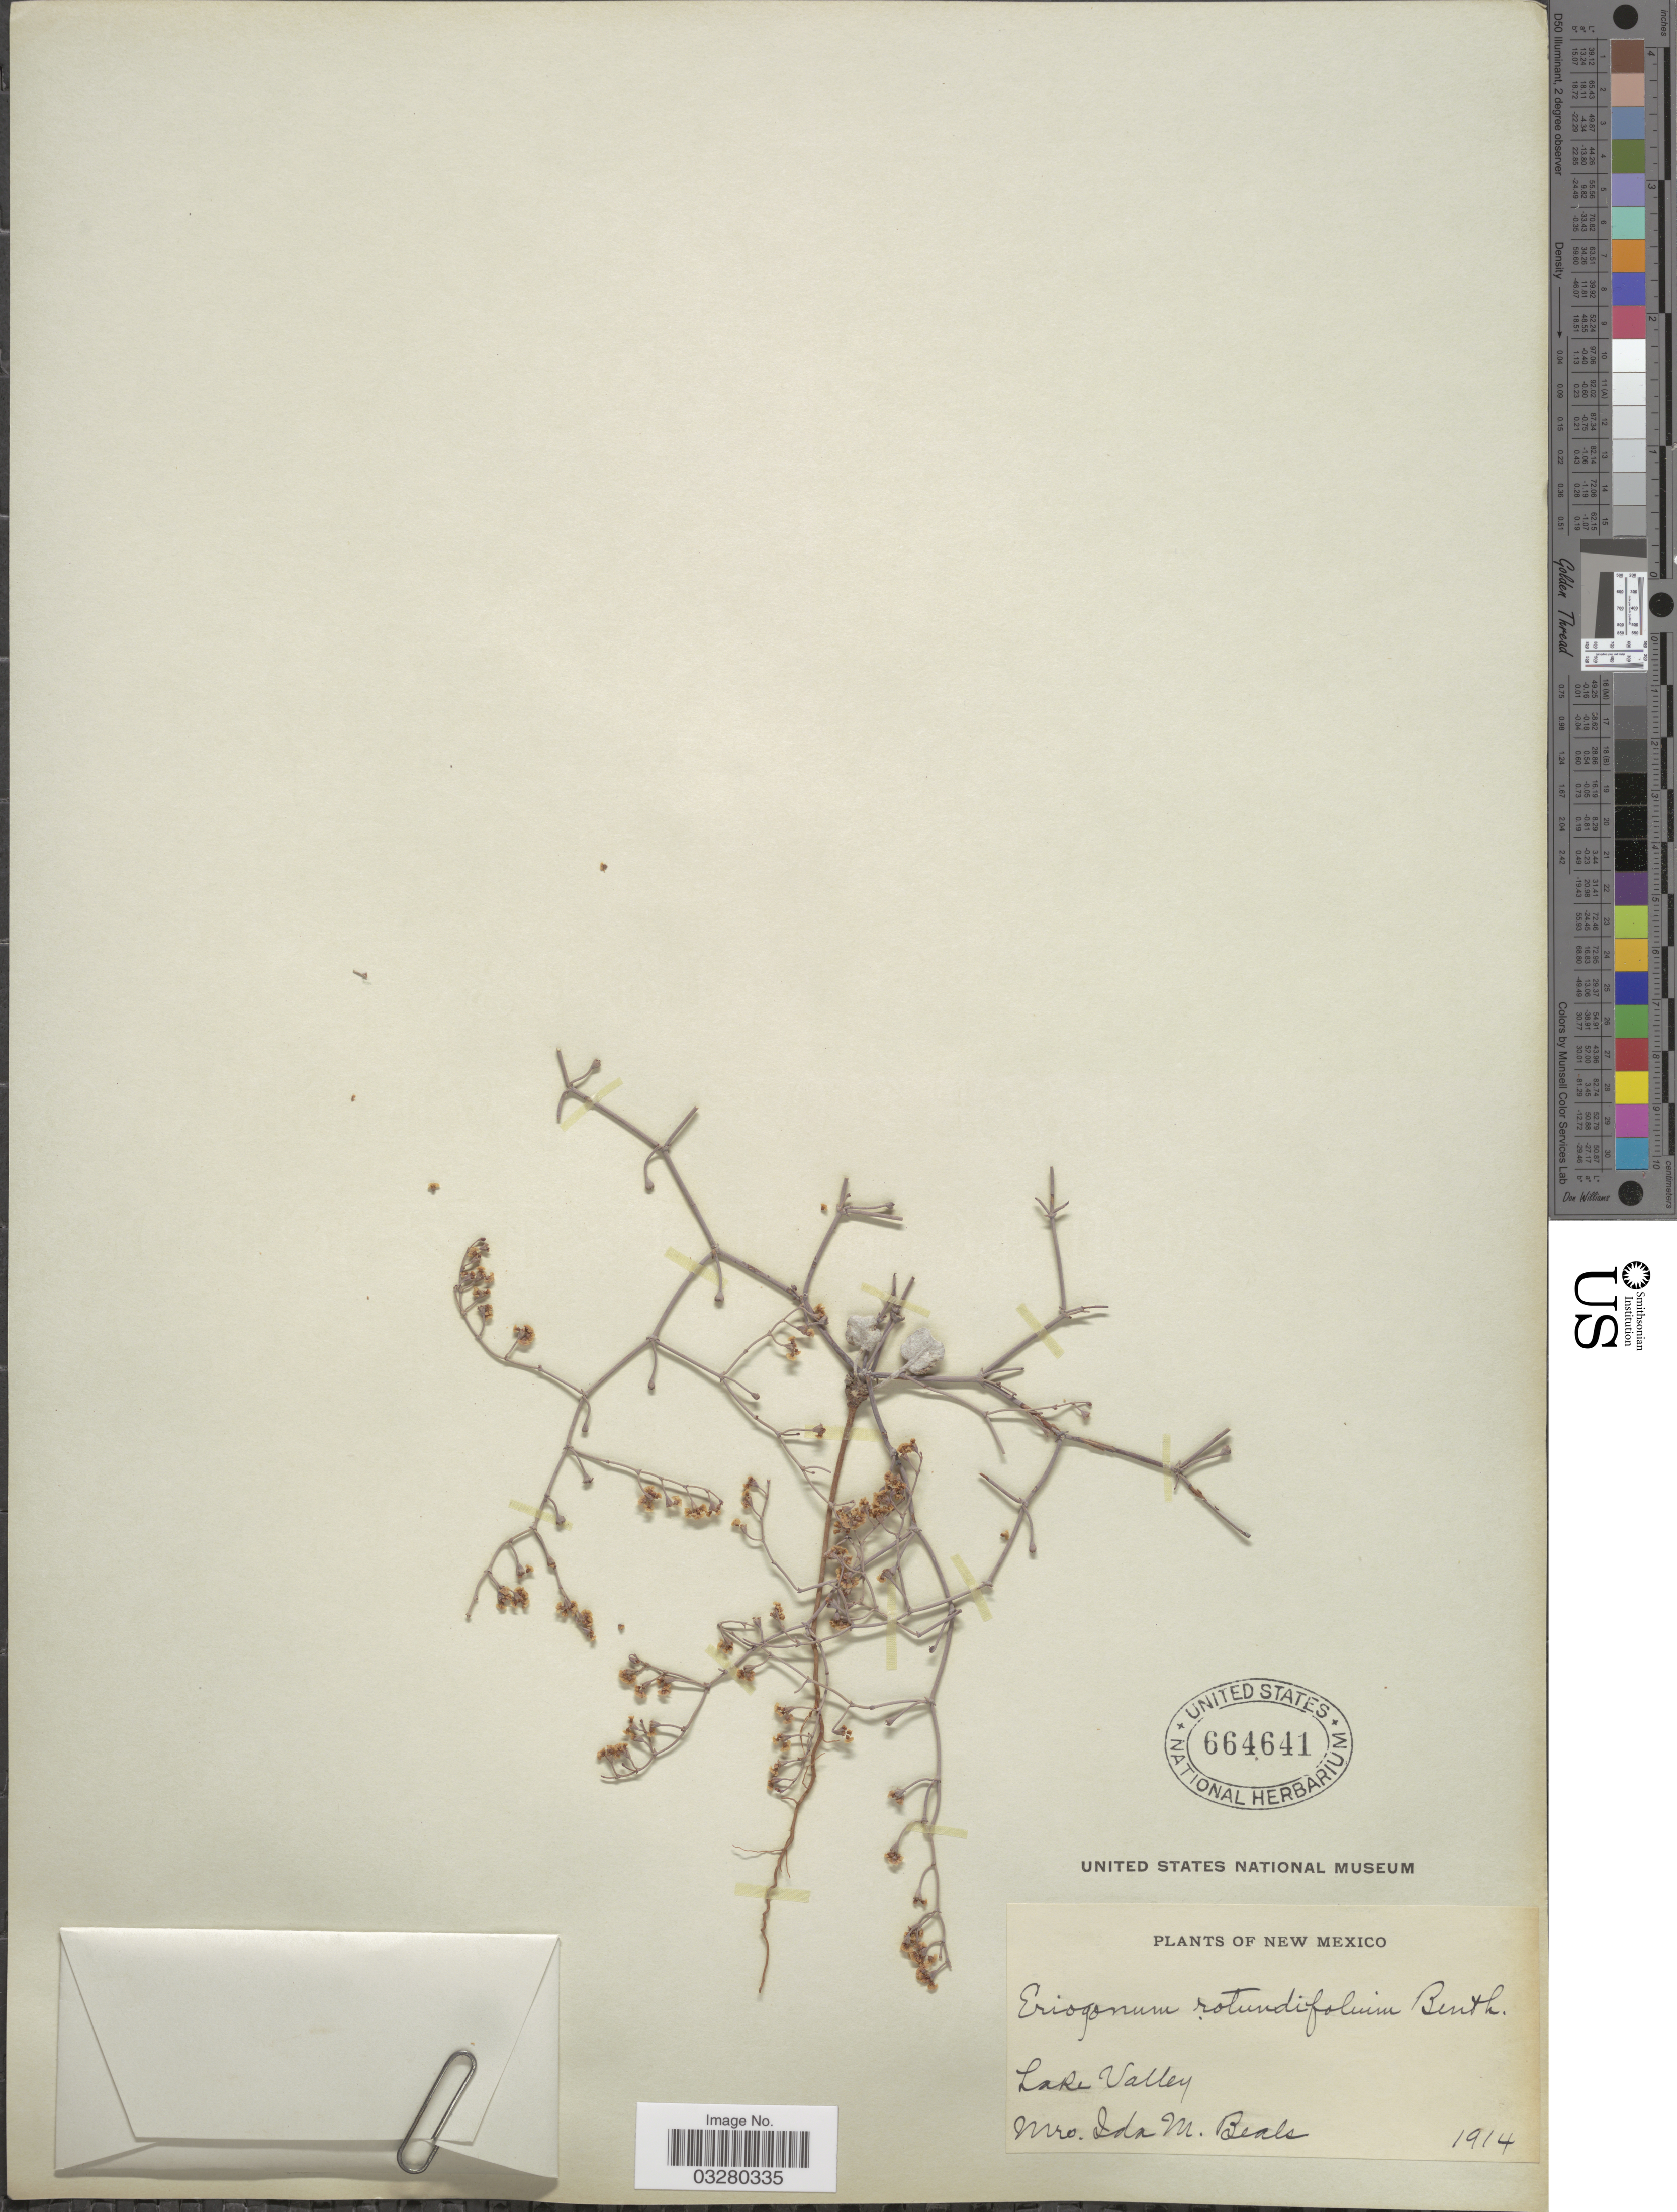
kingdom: Plantae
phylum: Tracheophyta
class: Magnoliopsida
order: Caryophyllales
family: Polygonaceae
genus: Eriogonum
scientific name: Eriogonum rotundifolium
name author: Benth. in DC.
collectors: I. M. Beals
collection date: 1914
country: United States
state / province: New Mexico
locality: Lake Valley.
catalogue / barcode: US 664641